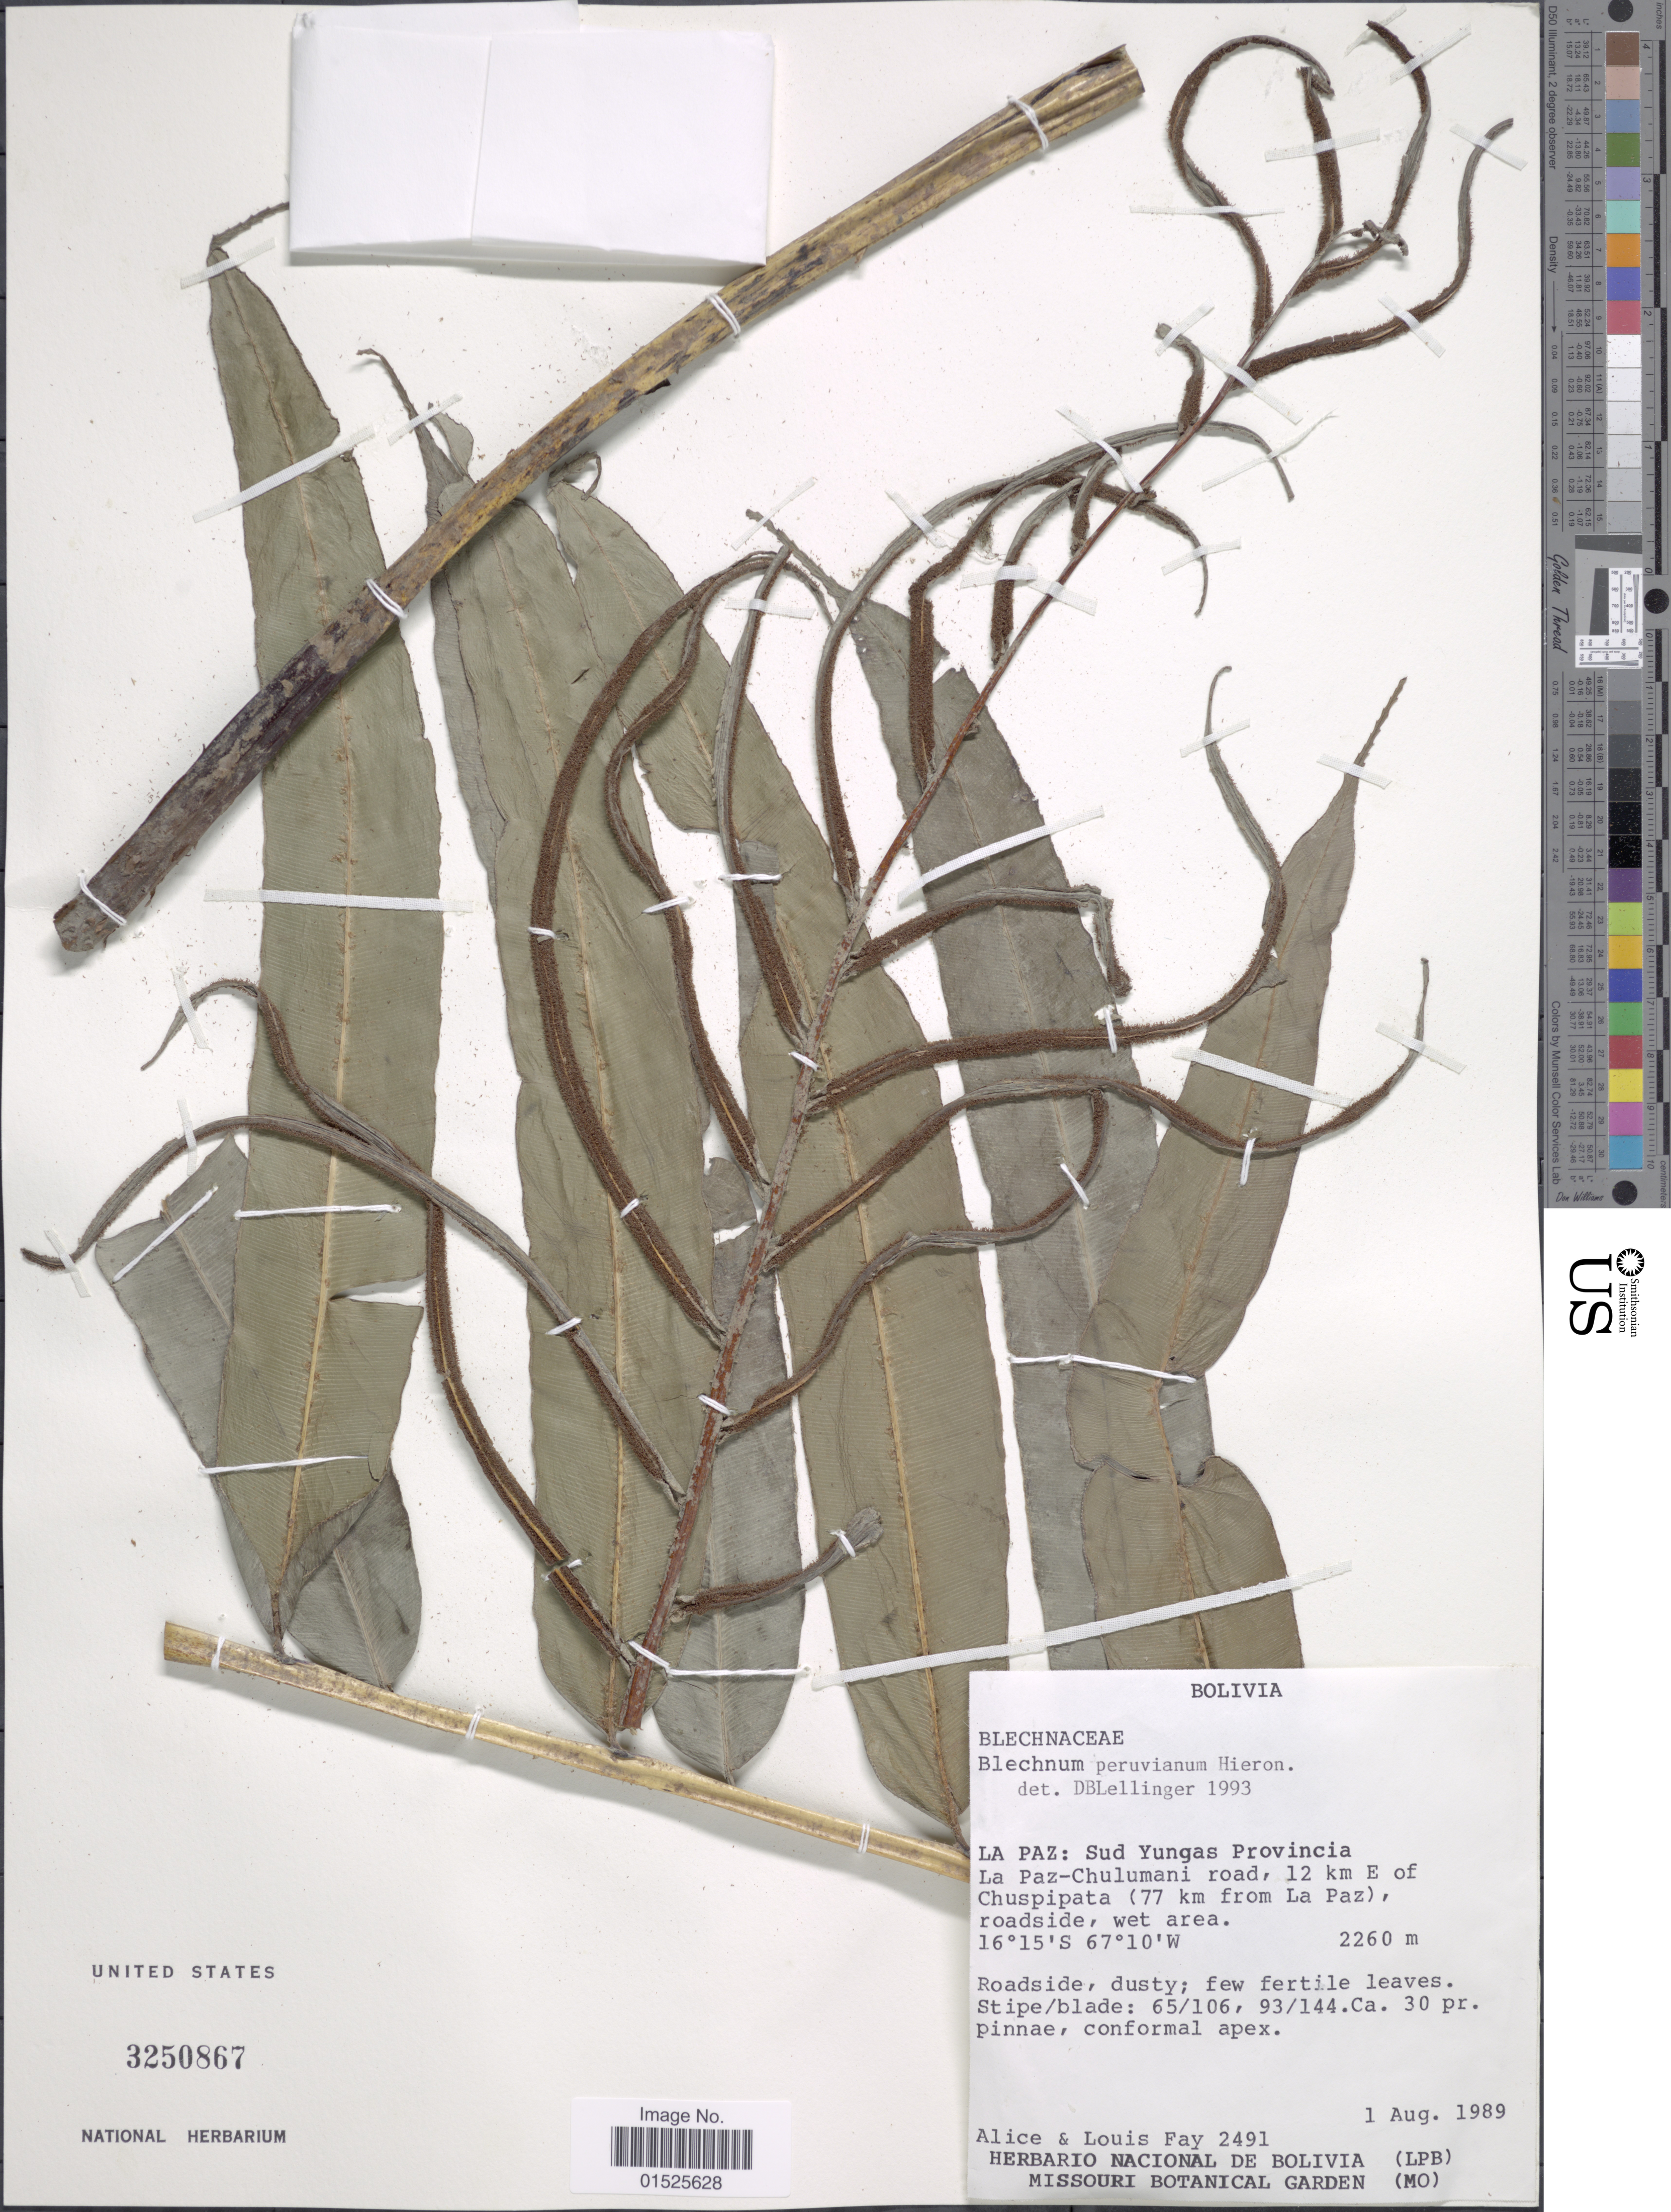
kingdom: Plantae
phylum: Tracheophyta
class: Polypodiopsida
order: Polypodiales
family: Blechnaceae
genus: Blechnum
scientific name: Blechnum cordatum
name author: (Desv.) Hieron.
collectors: A. Fay & L. Fay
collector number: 2491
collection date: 1989-08-01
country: Bolivia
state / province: La Paz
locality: Sud Nor Yungas Provincia. La Paz-Chulumani road, 12 km E of Chuspipata (77 km from La Paz), roadside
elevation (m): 2260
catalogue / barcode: US 3250867